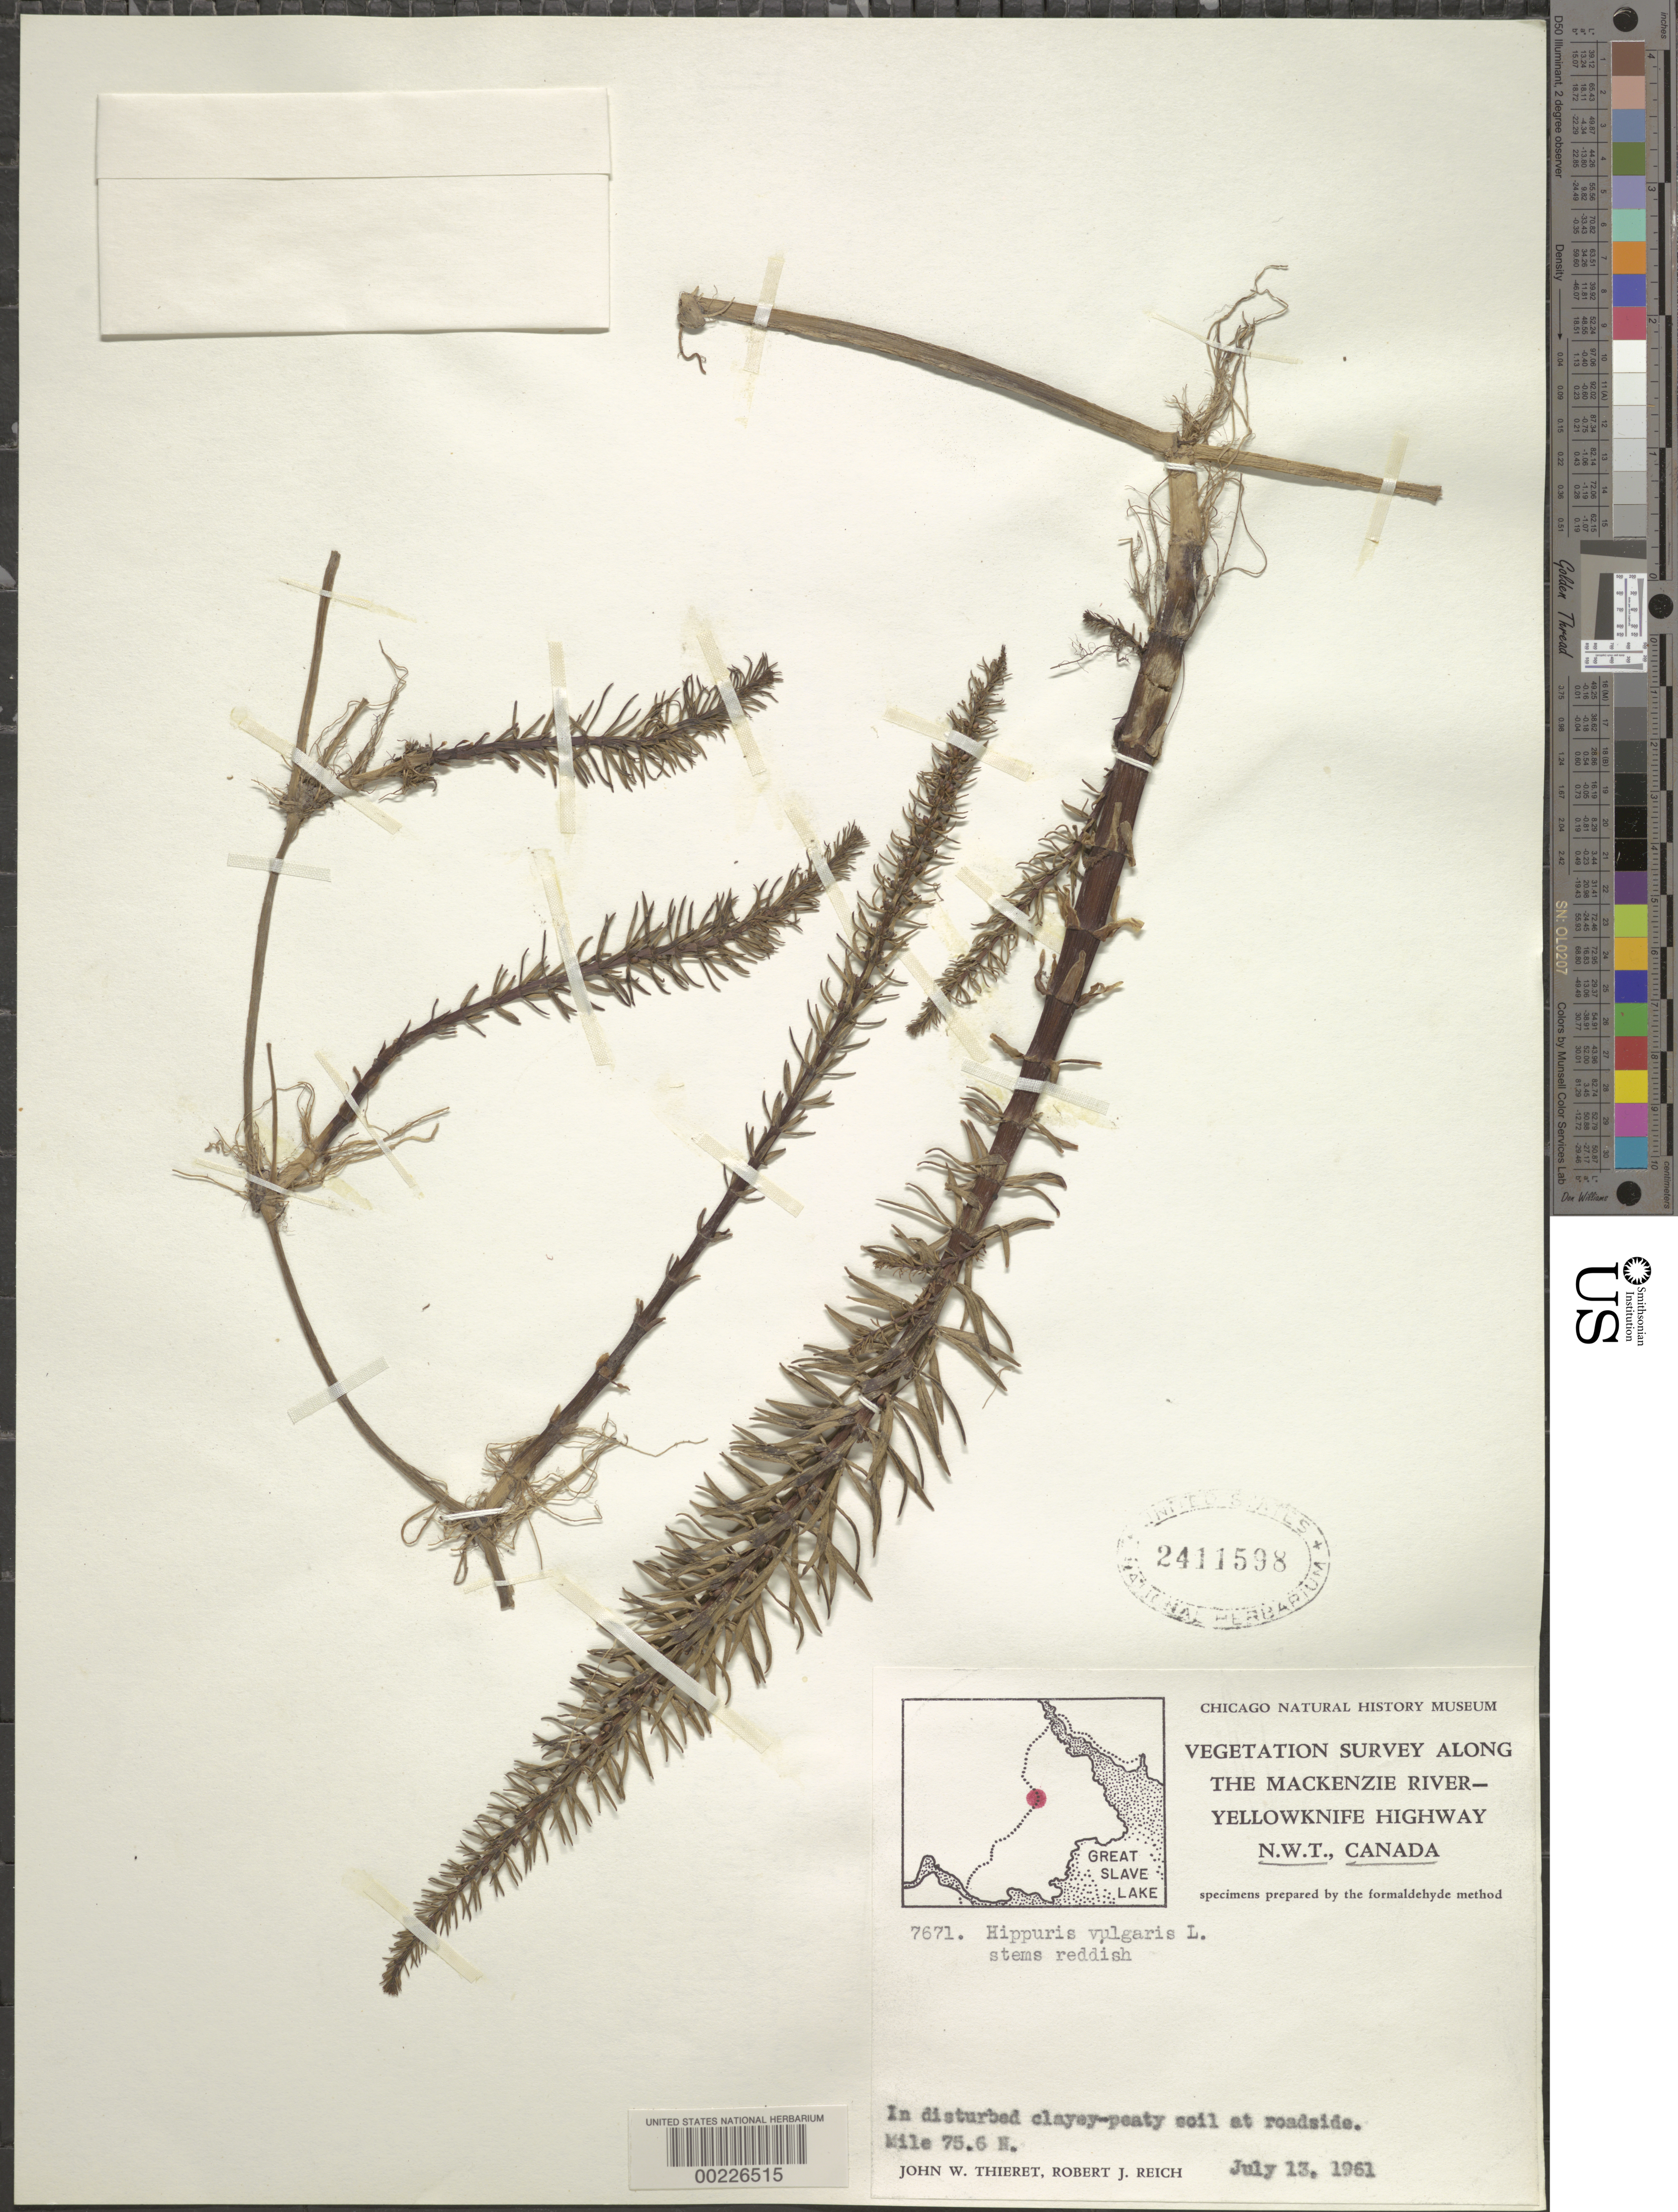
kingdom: Plantae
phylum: Tracheophyta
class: Magnoliopsida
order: Lamiales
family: Plantaginaceae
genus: Hippuris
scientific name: Hippuris vulgaris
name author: L.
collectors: J. W. Thieret & R. Reich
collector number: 7671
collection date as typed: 13 Jul 1961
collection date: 1961-07-13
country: Canada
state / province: Northwest Territories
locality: Along mackenzie river-yellowknife highway; mile 75.6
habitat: In disturbed clayey-peaty soil at roadside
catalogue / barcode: US 2411598